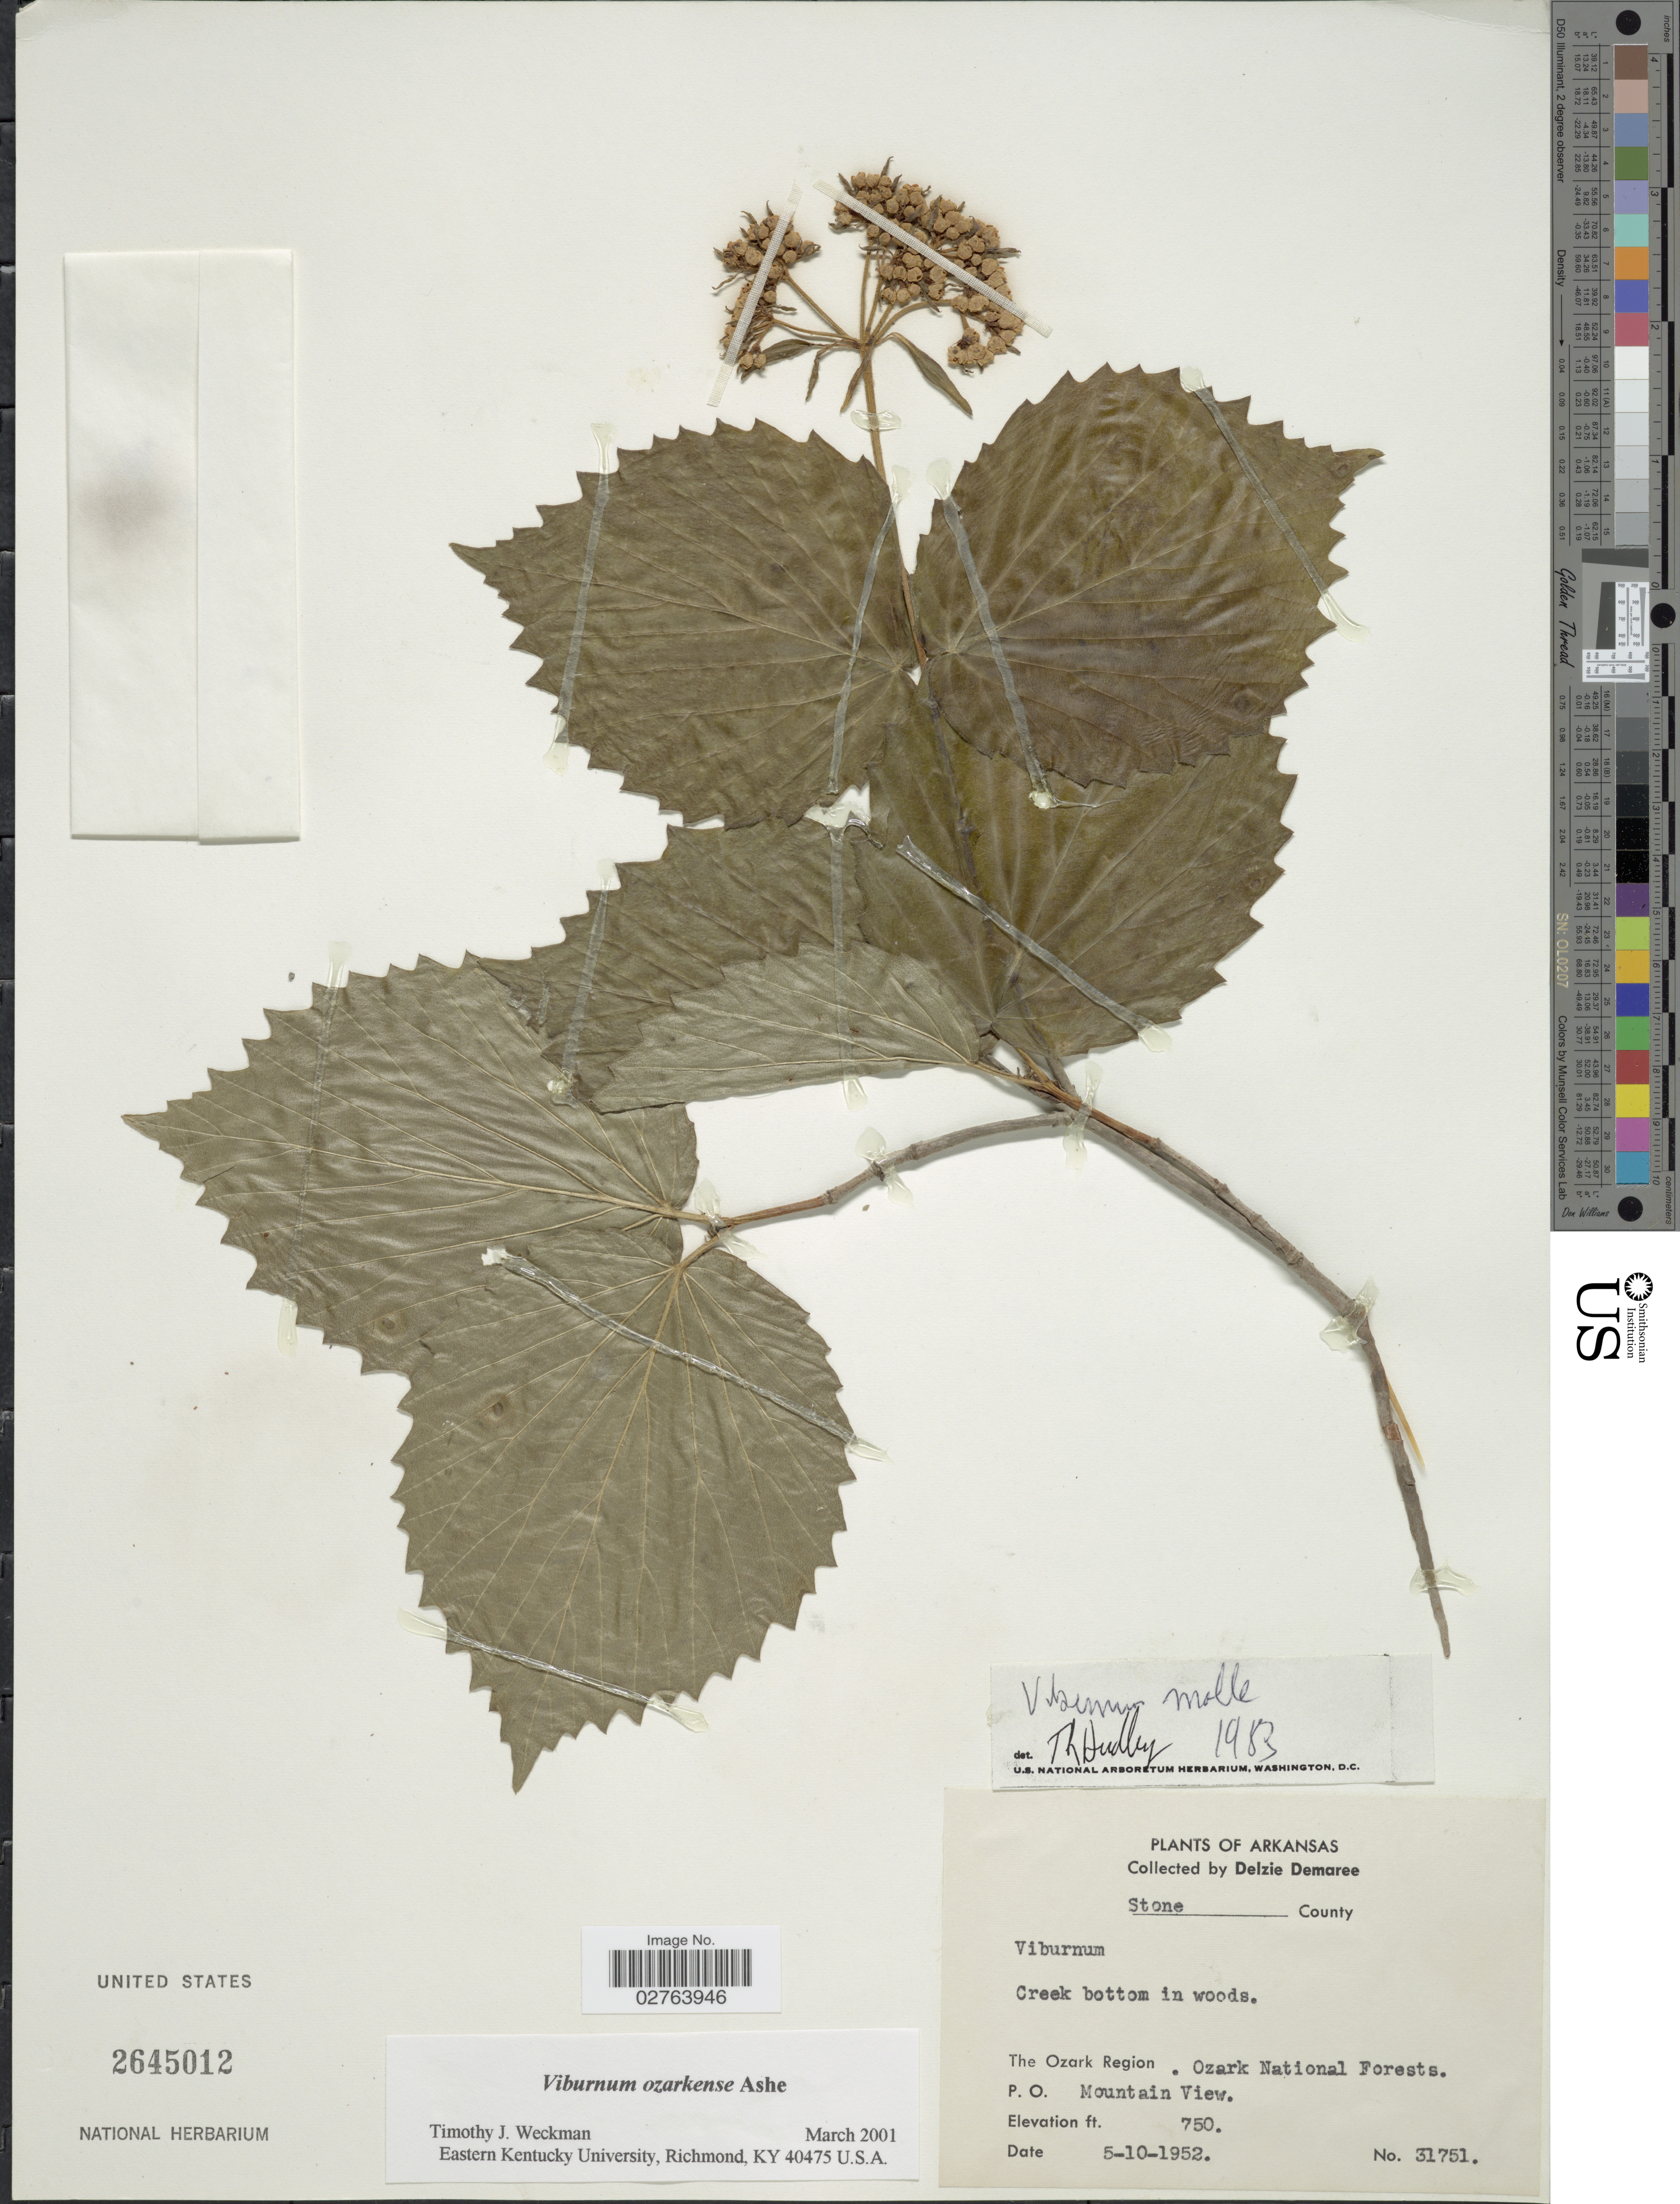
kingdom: Plantae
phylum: Tracheophyta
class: Magnoliopsida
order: Dipsacales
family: Viburnaceae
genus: Viburnum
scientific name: Viburnum ozarkense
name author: Ashe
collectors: D. Demaree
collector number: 31751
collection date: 1952-05-10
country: United States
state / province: Arkansas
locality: Stone County. Rocky hillsides. Creek bottom in woods. The Ozark Region. Ozark National Forests. P.O. Mountain View.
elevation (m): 229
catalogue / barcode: US 2645012